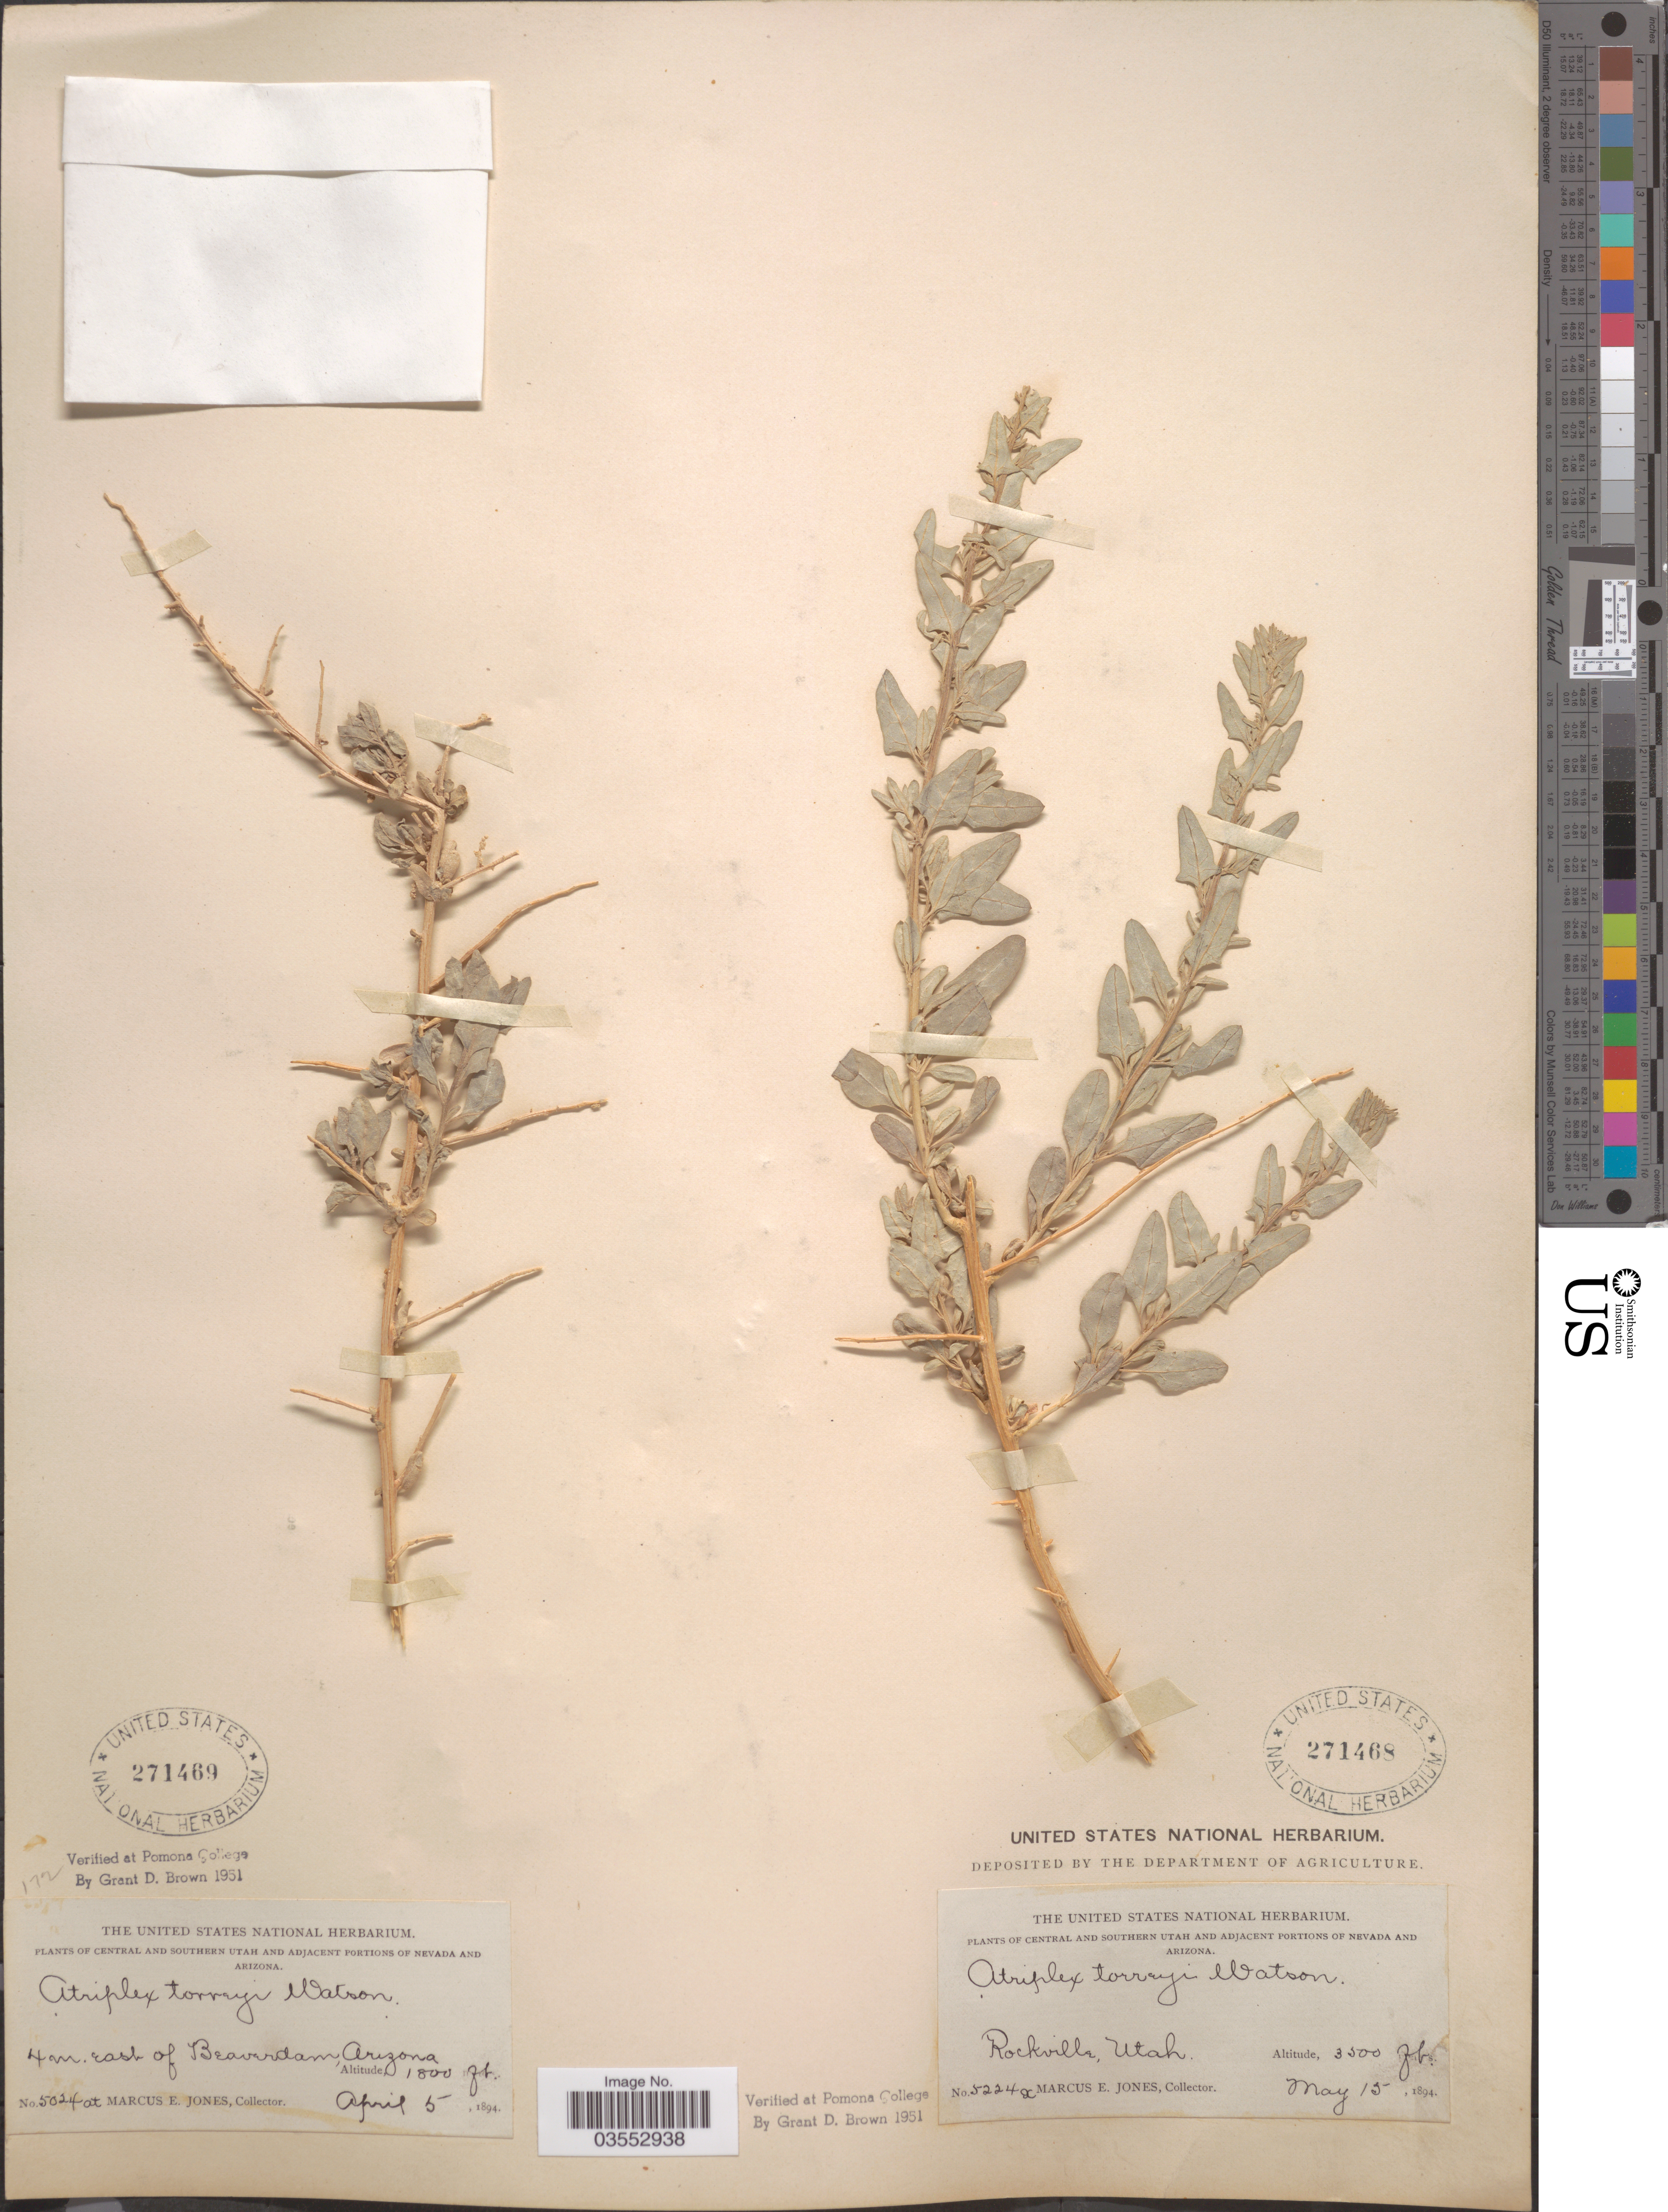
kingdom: Plantae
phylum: Tracheophyta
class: Magnoliopsida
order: Caryophyllales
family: Amaranthaceae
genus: Atriplex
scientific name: Atriplex torreyi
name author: (S. Watson) S. Watson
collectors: M. E. Jones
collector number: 5224x*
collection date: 1894-05-15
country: United States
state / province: Utah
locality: Central and Southern Utah. Rockville.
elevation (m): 1067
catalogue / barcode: US 271468-2